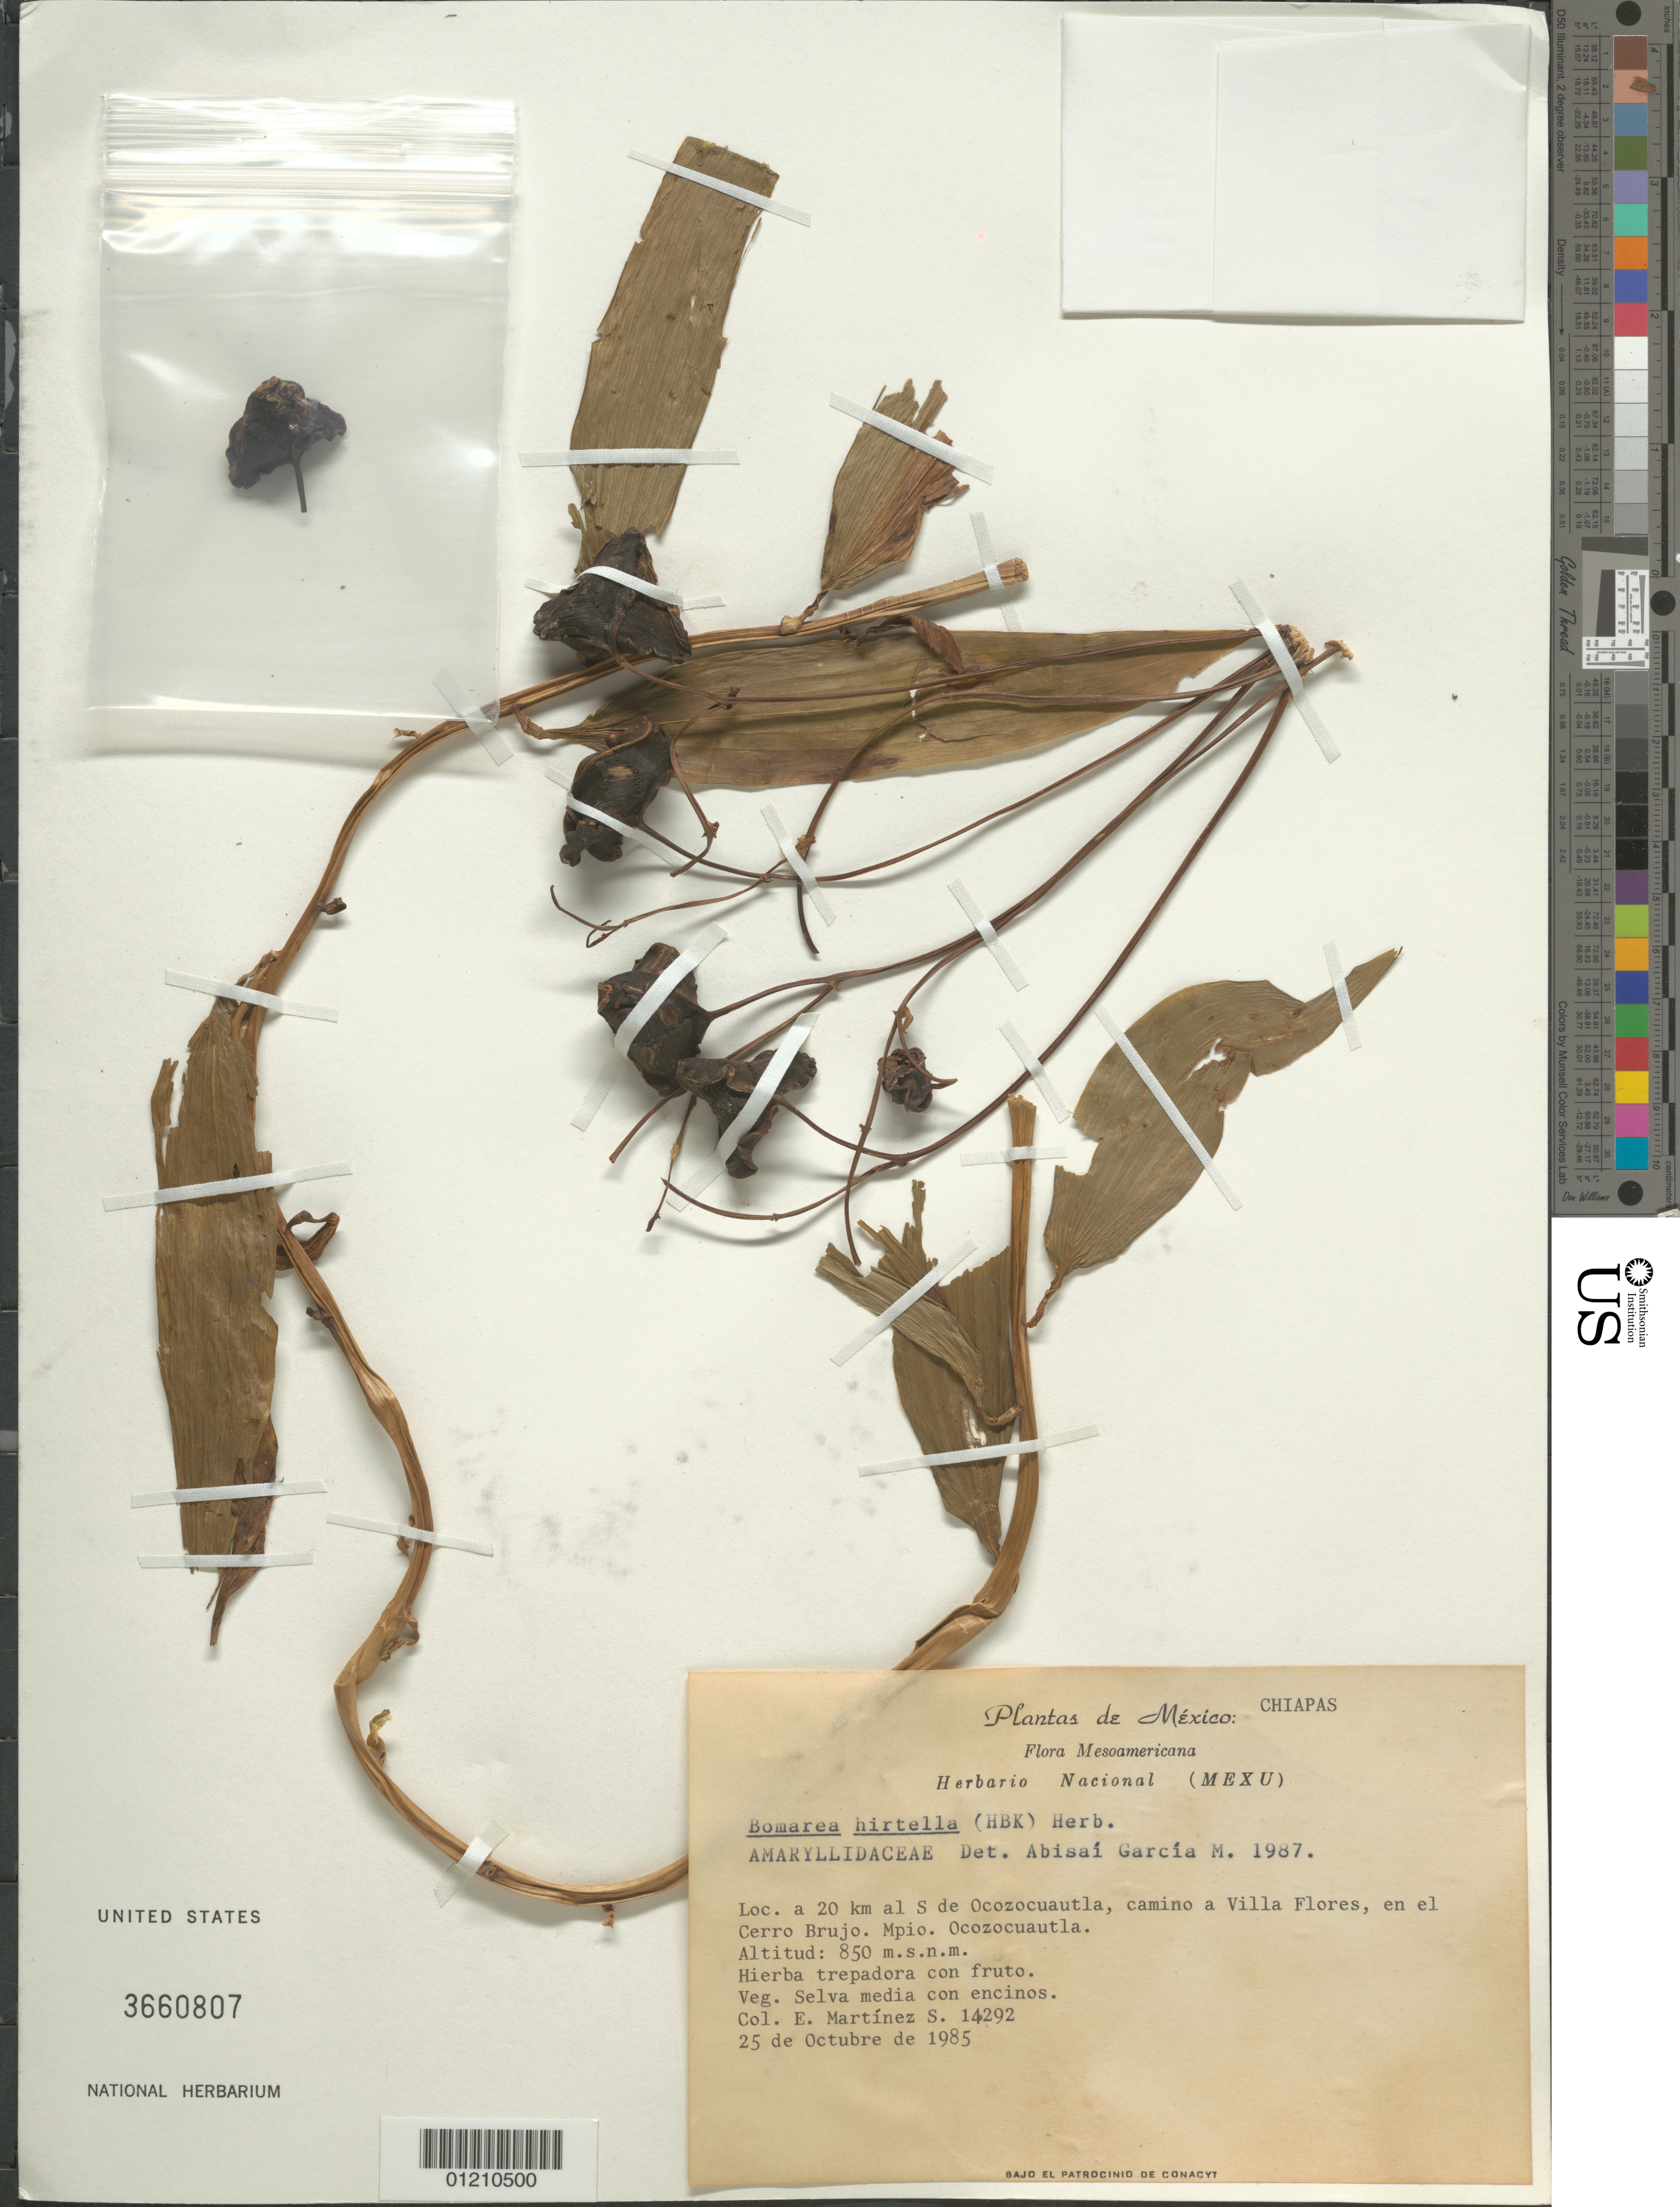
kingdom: Plantae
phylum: Tracheophyta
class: Liliopsida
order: Liliales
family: Alstroemeriaceae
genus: Bomarea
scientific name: Bomarea hirtella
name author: (Kunth) Herb.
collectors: C. Martínez R.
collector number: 14292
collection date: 1985-10-25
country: Mexico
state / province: Chiapas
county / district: Ocozocoautla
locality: A 20 km al S de Ocozocuautla, camino a Villa Flores, el el Cerro Brujo.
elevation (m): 850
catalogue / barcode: US 3660807